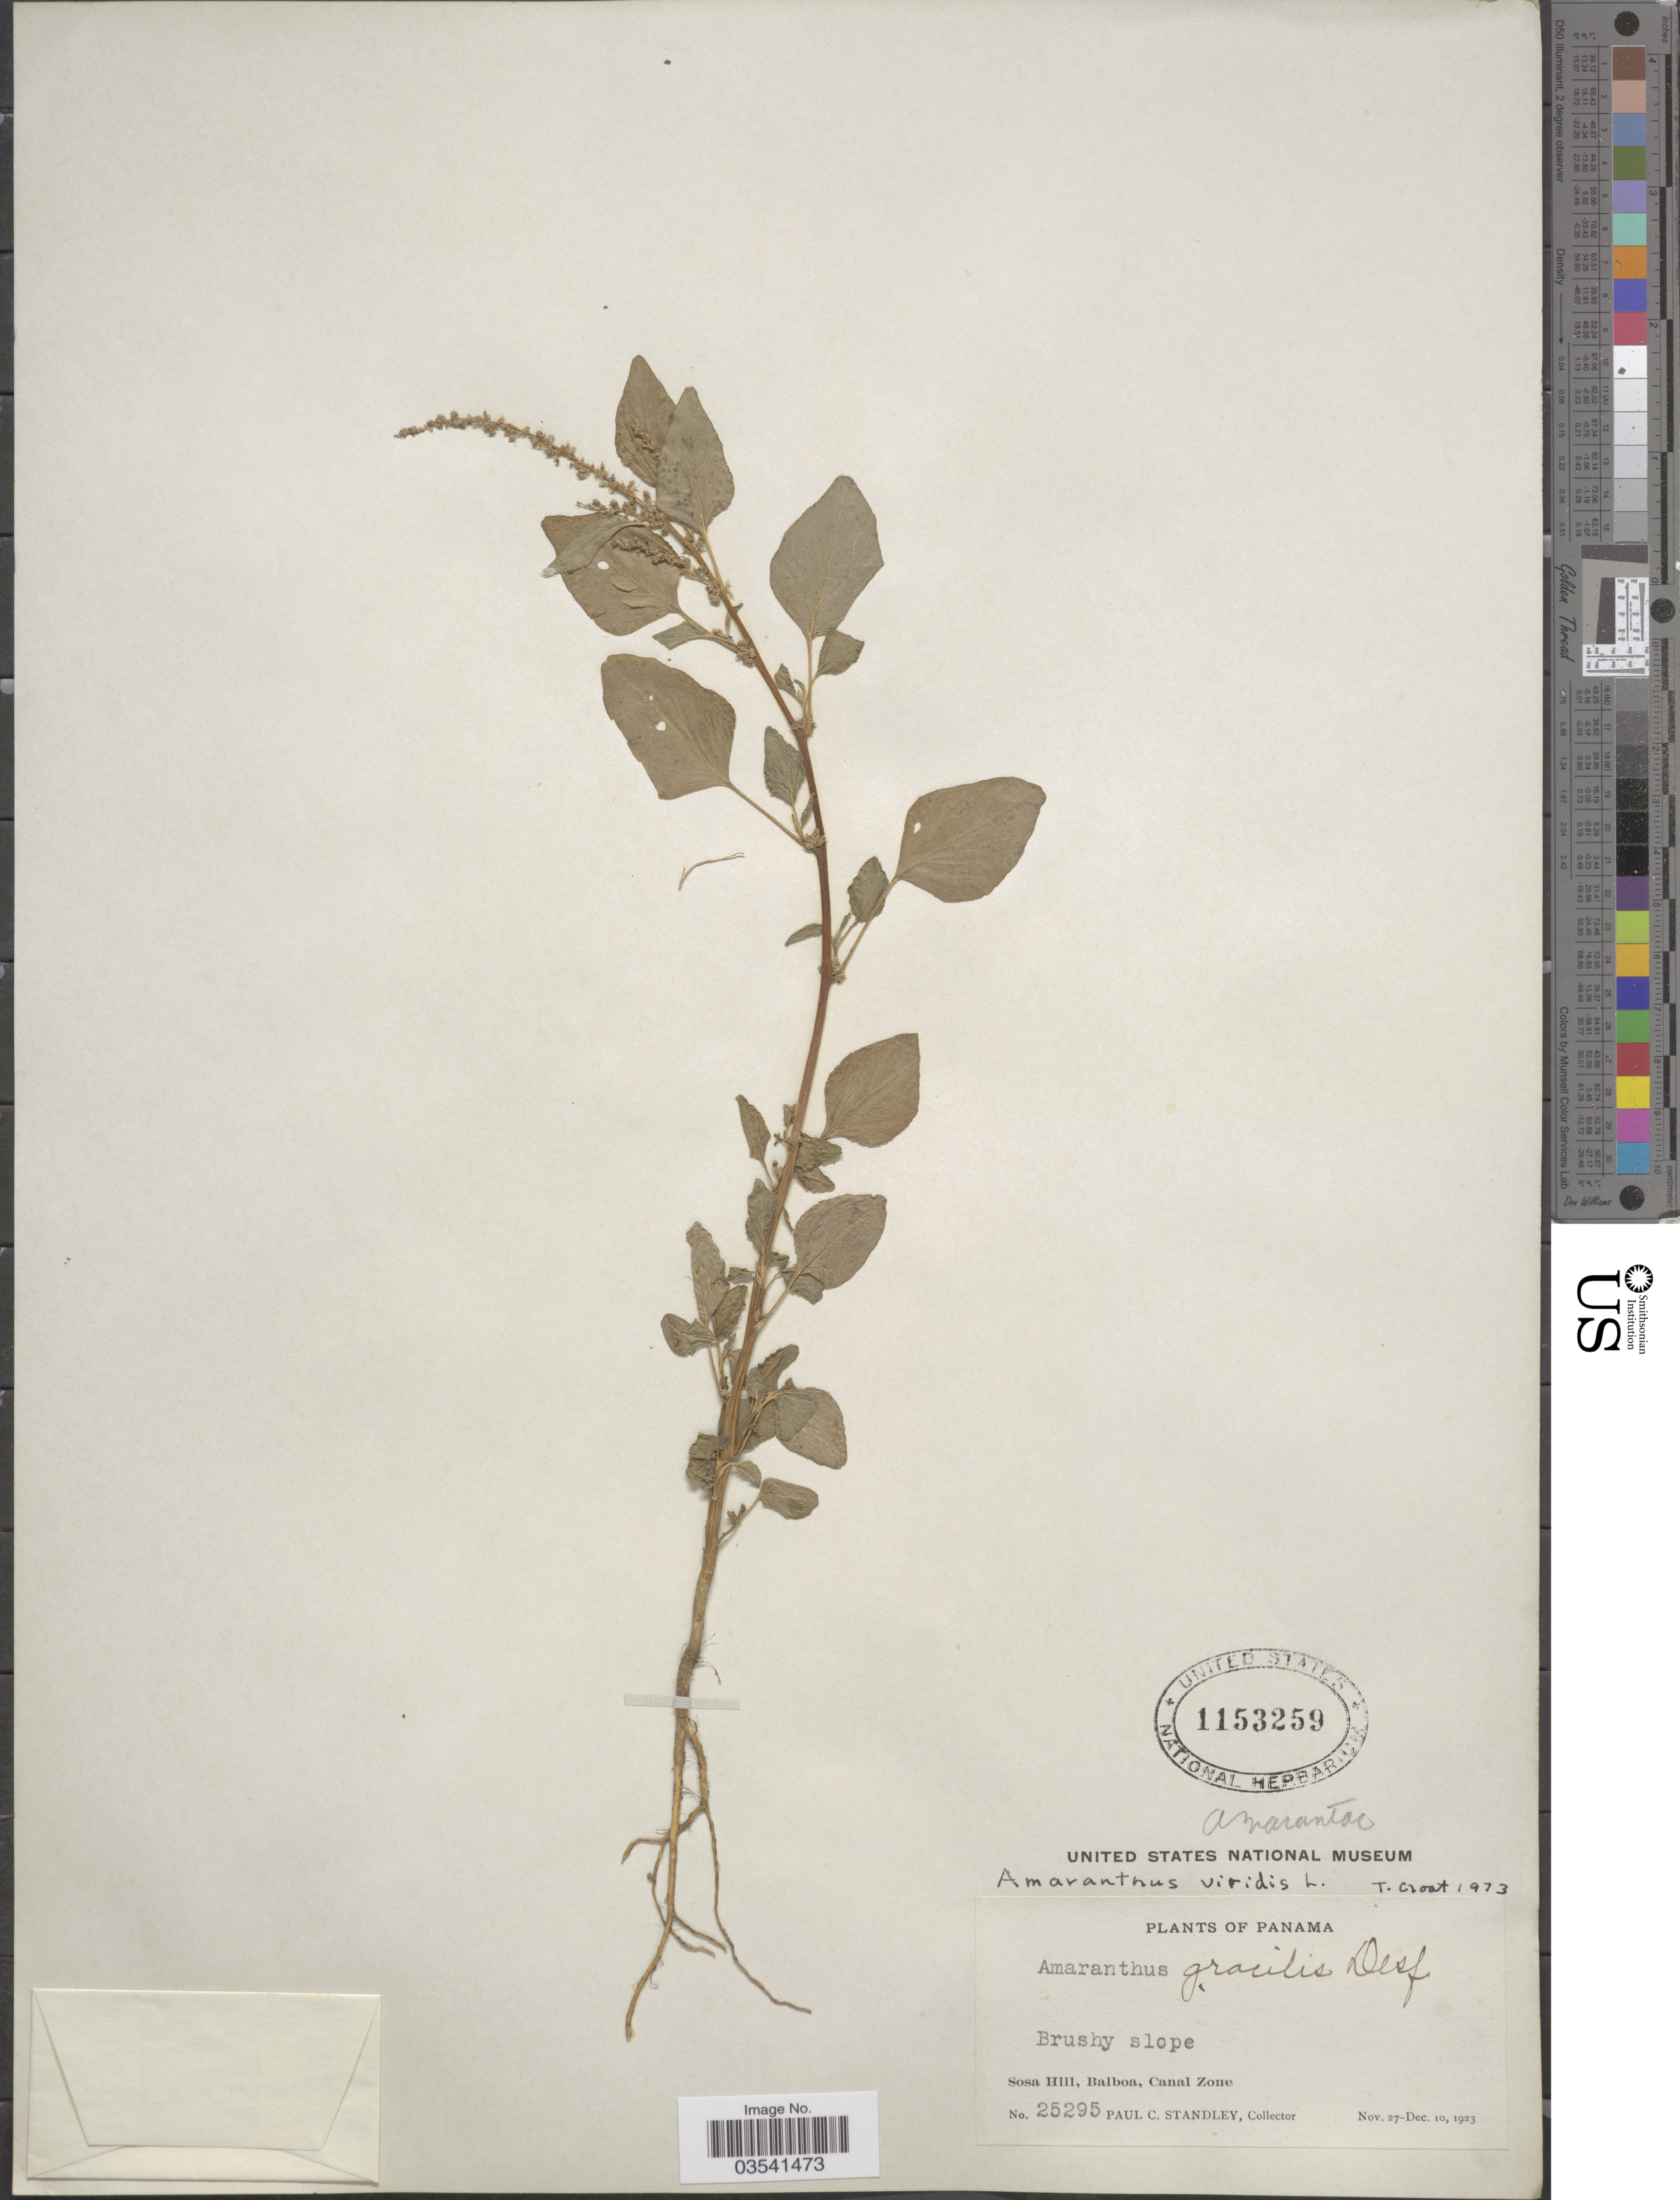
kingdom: Plantae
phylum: Tracheophyta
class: Magnoliopsida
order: Caryophyllales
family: Amaranthaceae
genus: Amaranthus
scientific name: Amaranthus gracilis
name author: Desf. ex Poir.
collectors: P. C. Standley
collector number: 25295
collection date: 1923-11-27/1923-12-10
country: Panama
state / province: Colón / Panamá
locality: Sosa Hill, Balboa, Canal Zone.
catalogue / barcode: US 1153259